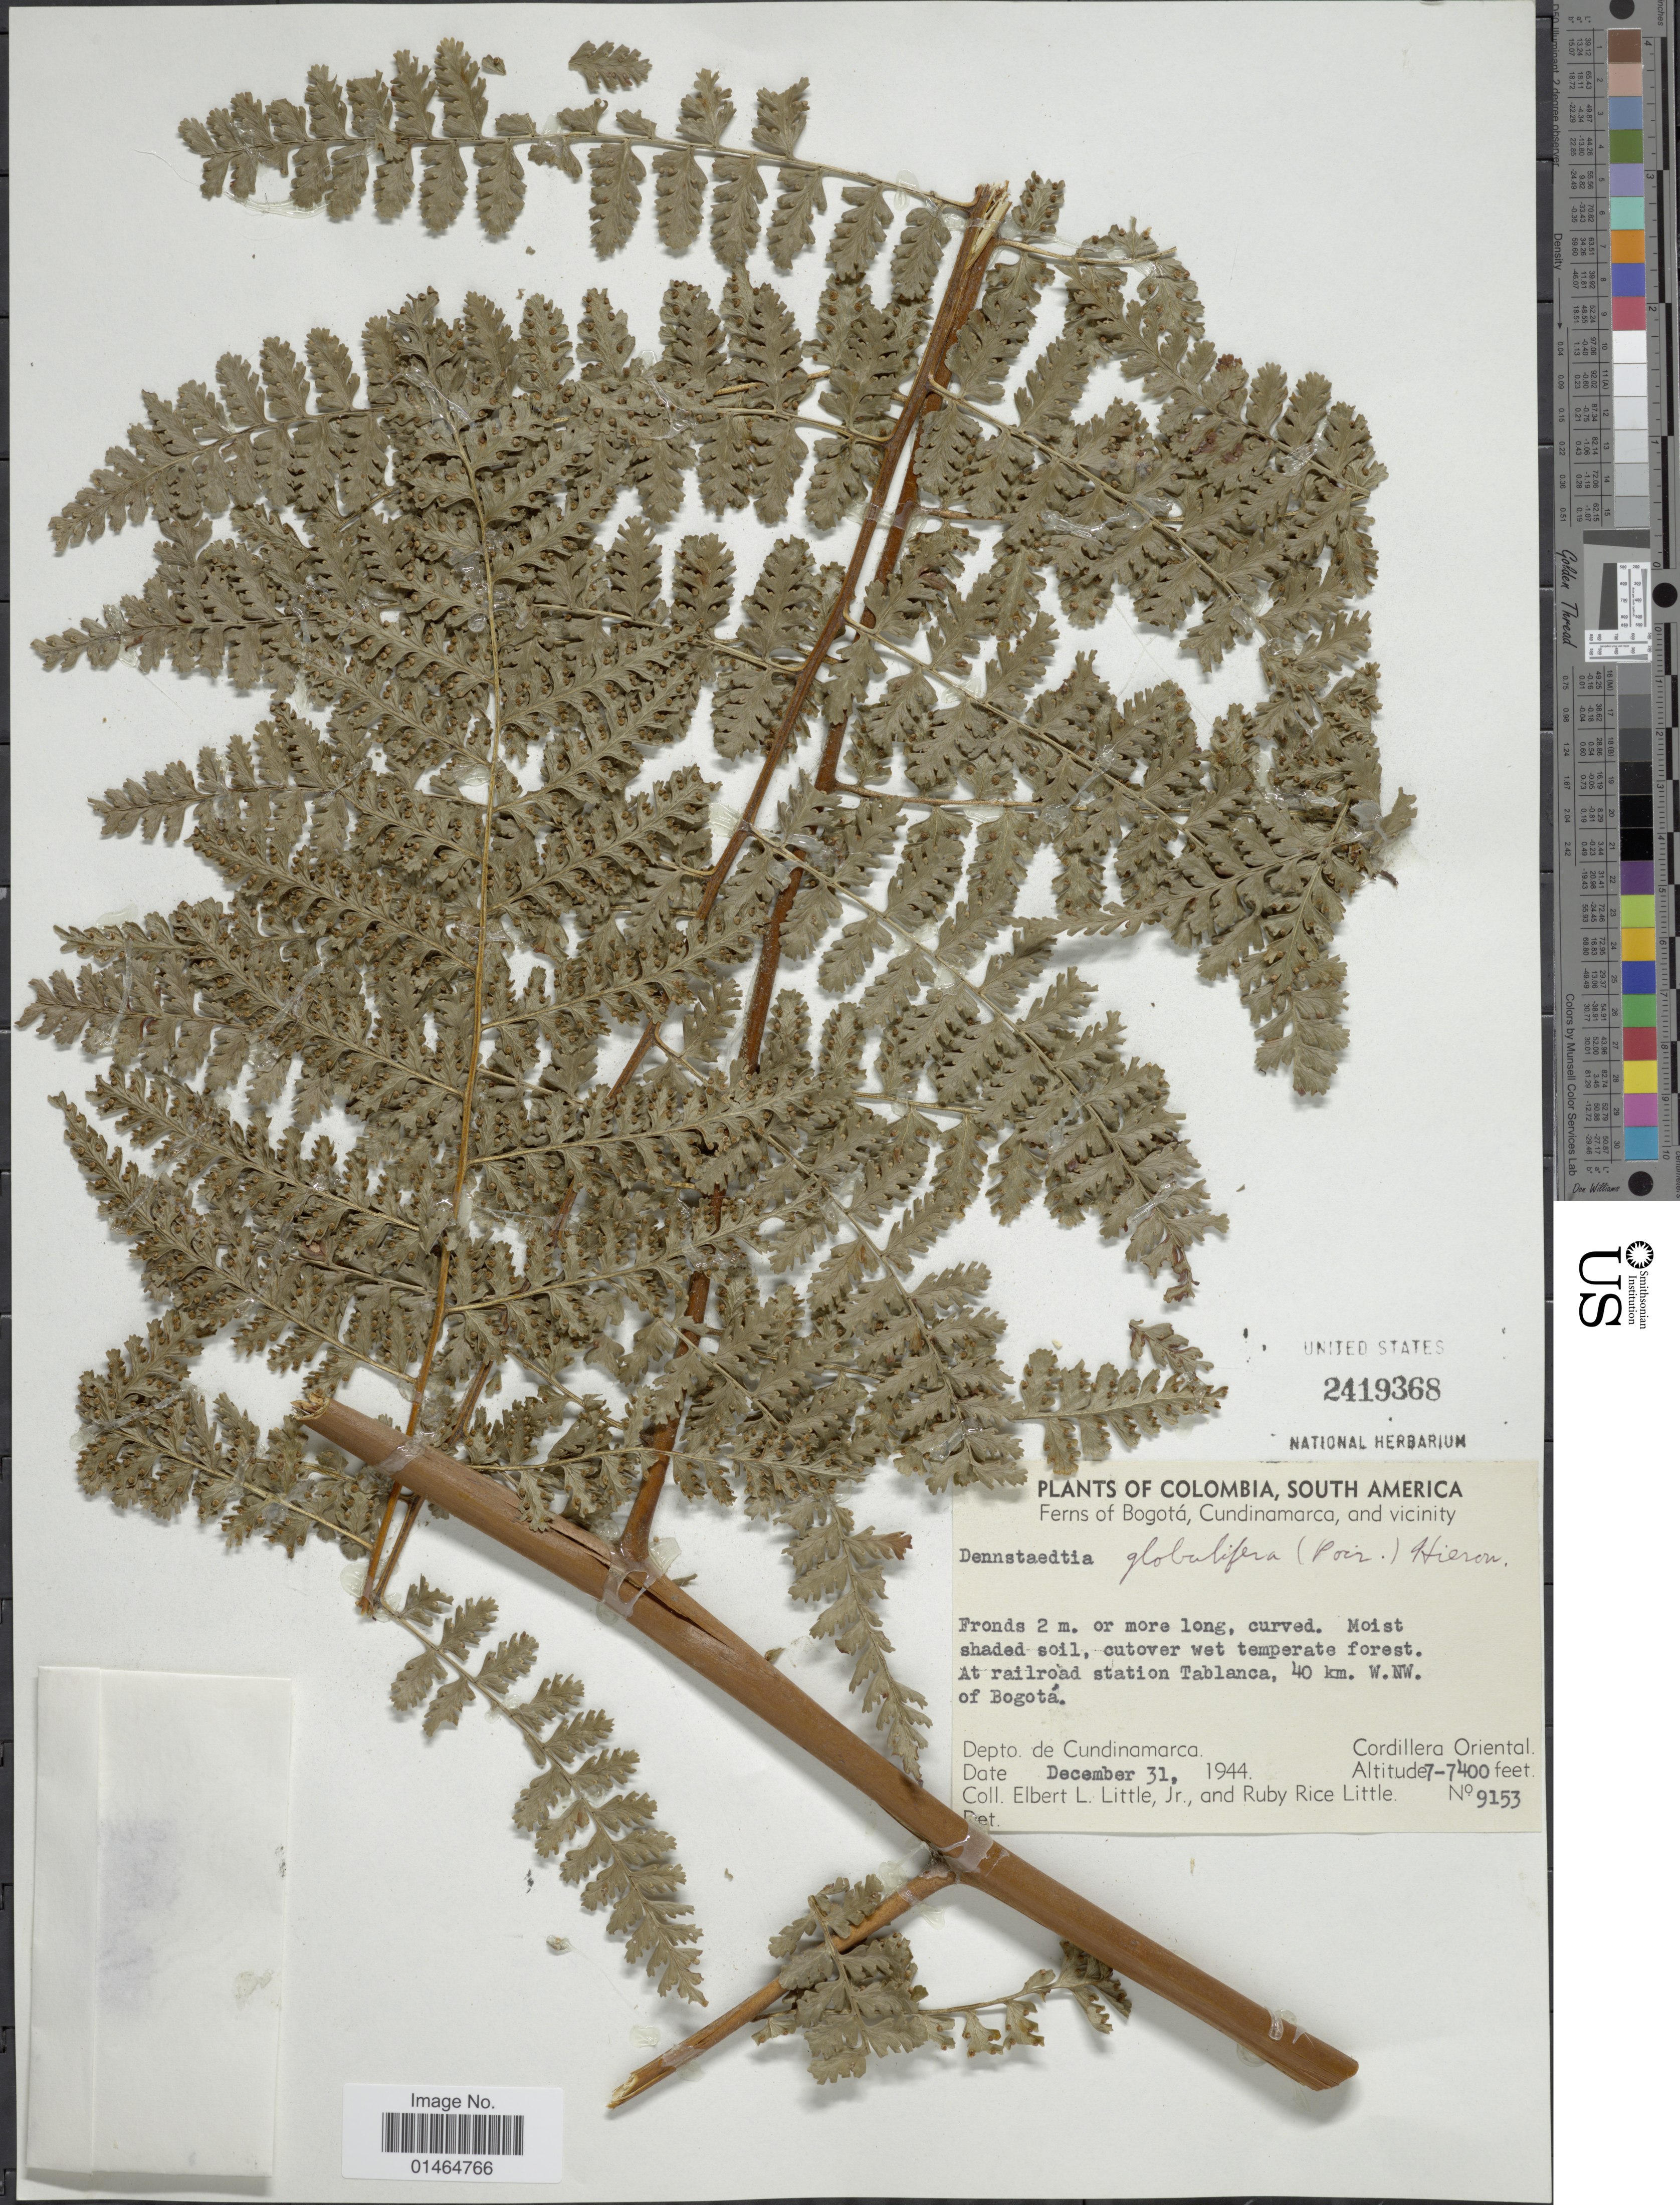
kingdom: Plantae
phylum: Tracheophyta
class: Polypodiopsida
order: Polypodiales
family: Dennstaedtiaceae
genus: Dennstaedtia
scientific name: Dennstaedtia globulifera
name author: (Poir.) Hieron.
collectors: E. L. Little & R. R. Little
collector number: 9153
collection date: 1944-12-31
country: Colombia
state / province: Cundinamarca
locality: Ferns of Bogotá, and vicinity. At railroad station Tablanca, 40 km. W. NW. of Bogotá. Cordillera Oriental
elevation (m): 2134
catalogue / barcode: US 2419368